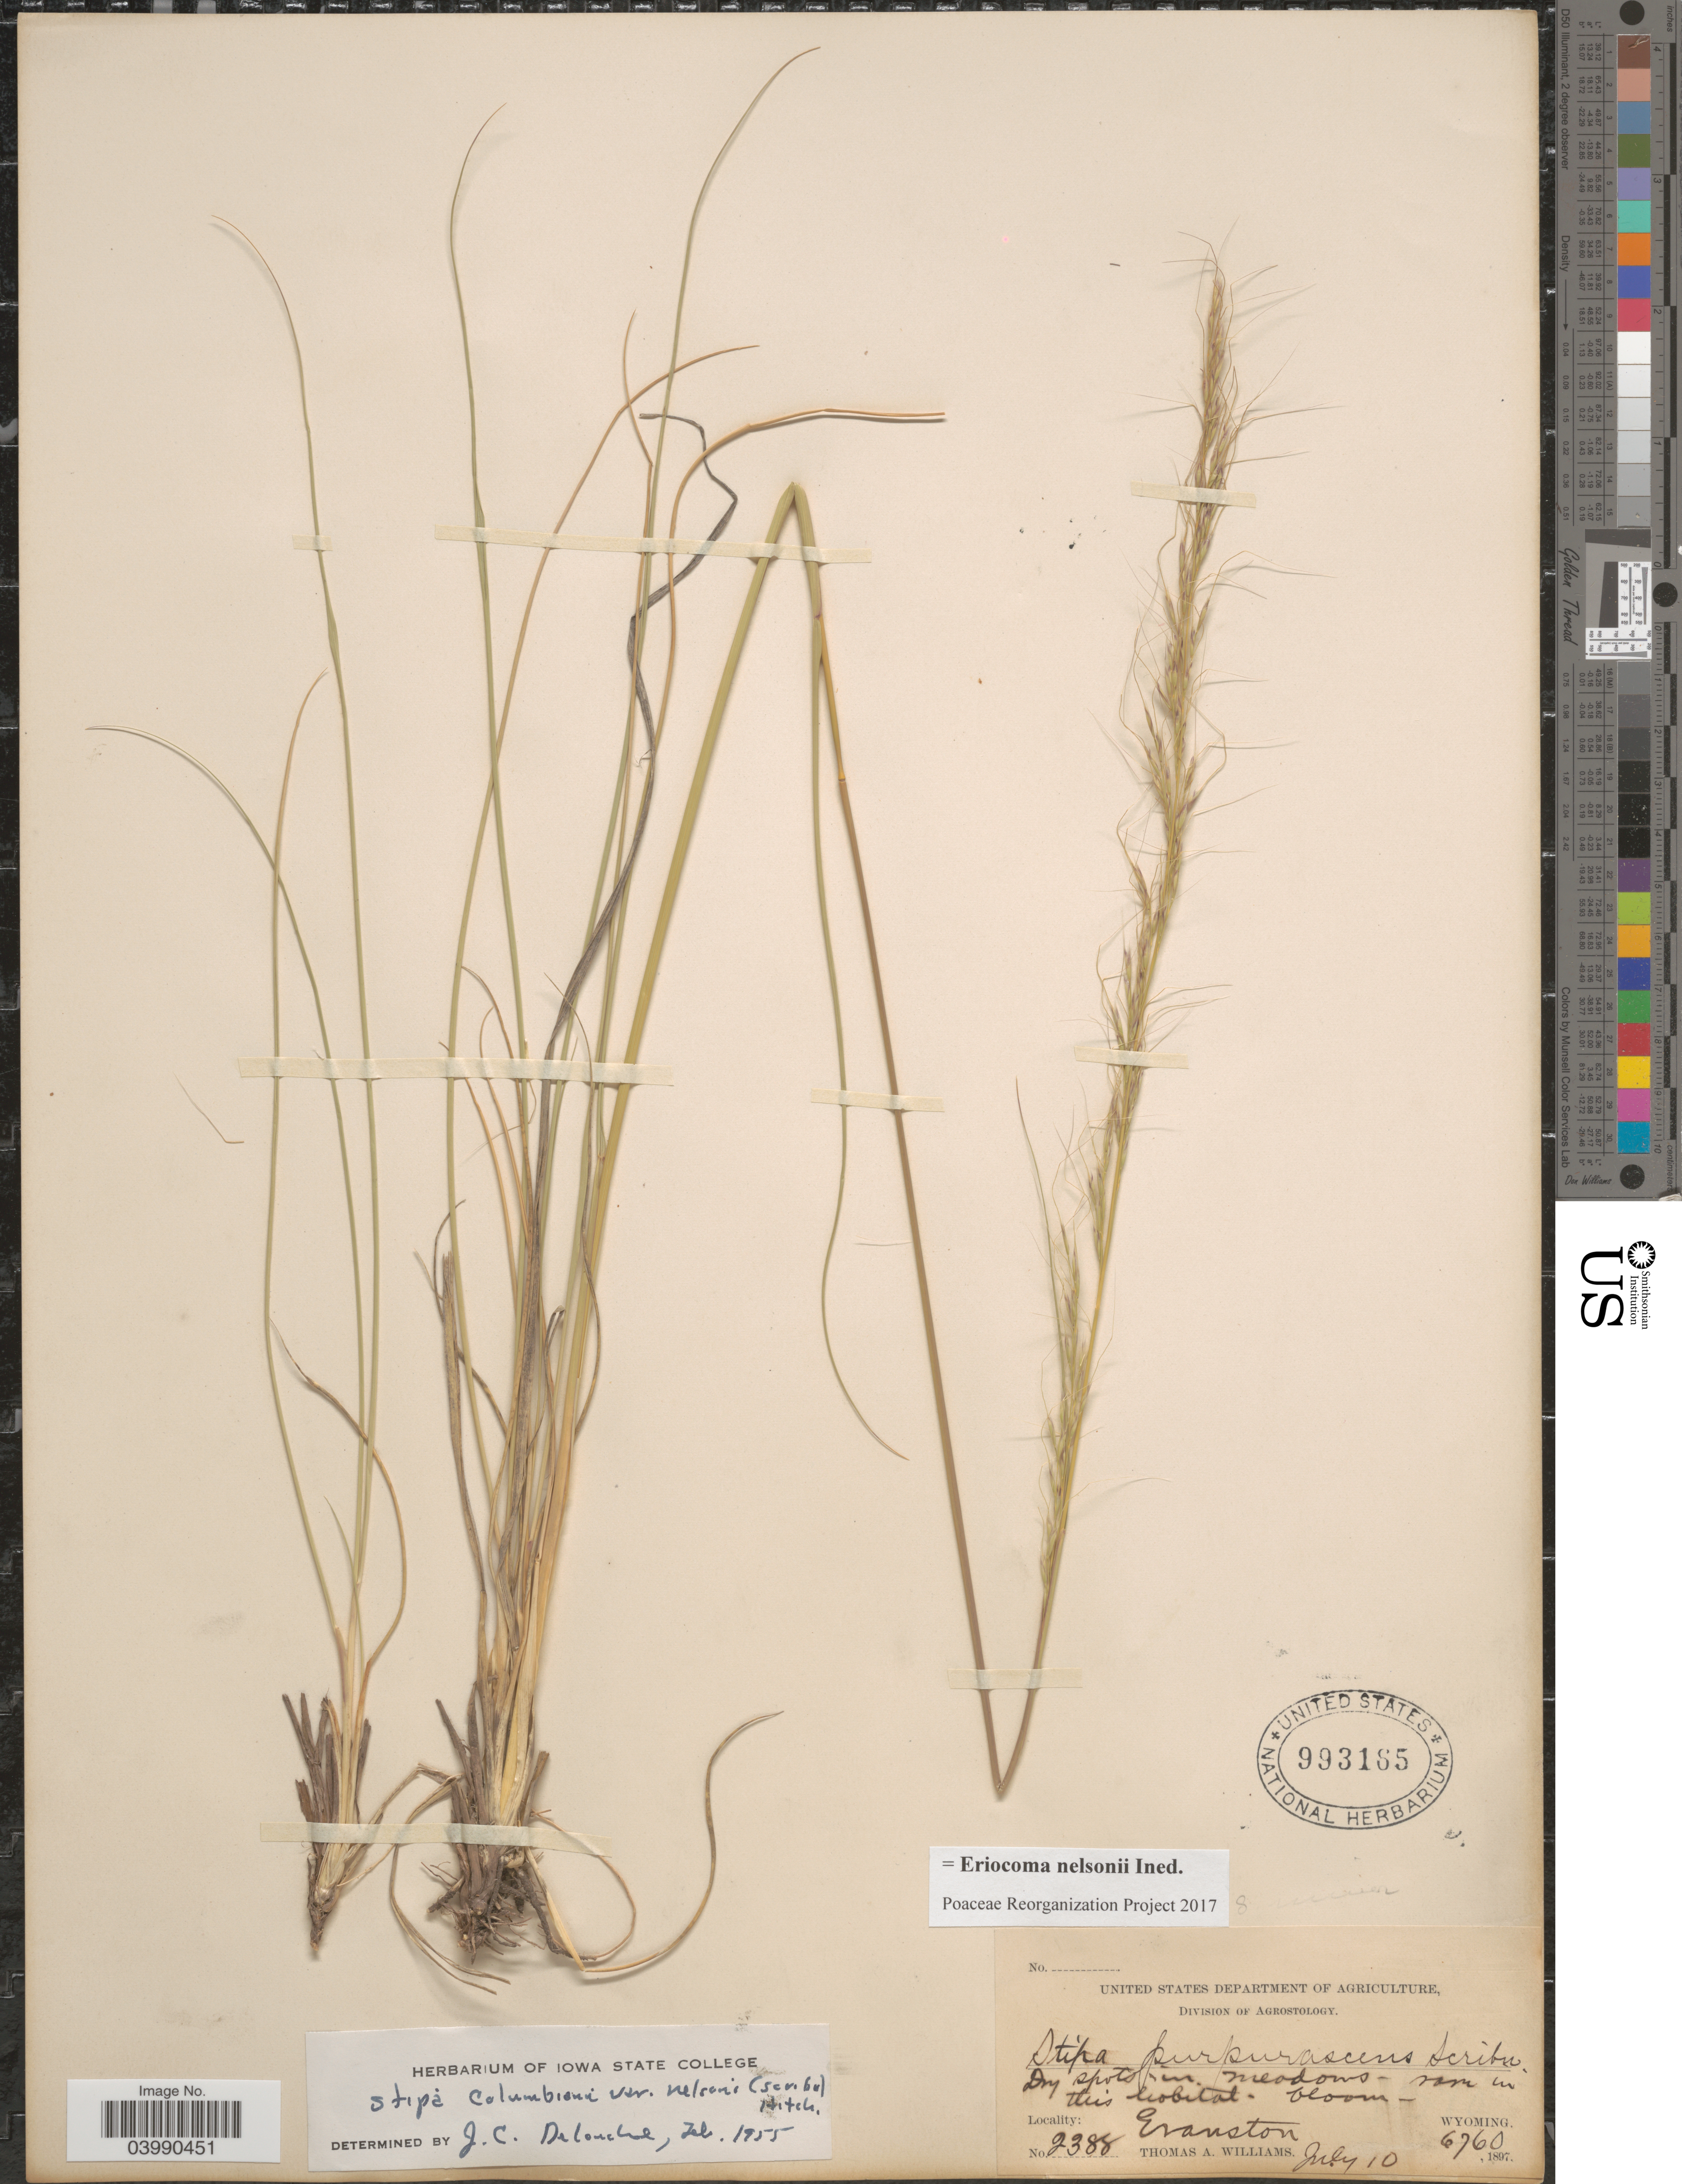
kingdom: Plantae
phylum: Tracheophyta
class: Liliopsida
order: Poales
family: Poaceae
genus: Eriocoma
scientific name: Eriocoma nelsonii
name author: (Scribn.) Romasch.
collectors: T. A. Williams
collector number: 2388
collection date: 1897-07-10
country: United States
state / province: Wyoming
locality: Dry spots in meadows. Evanston.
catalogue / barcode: US 993165